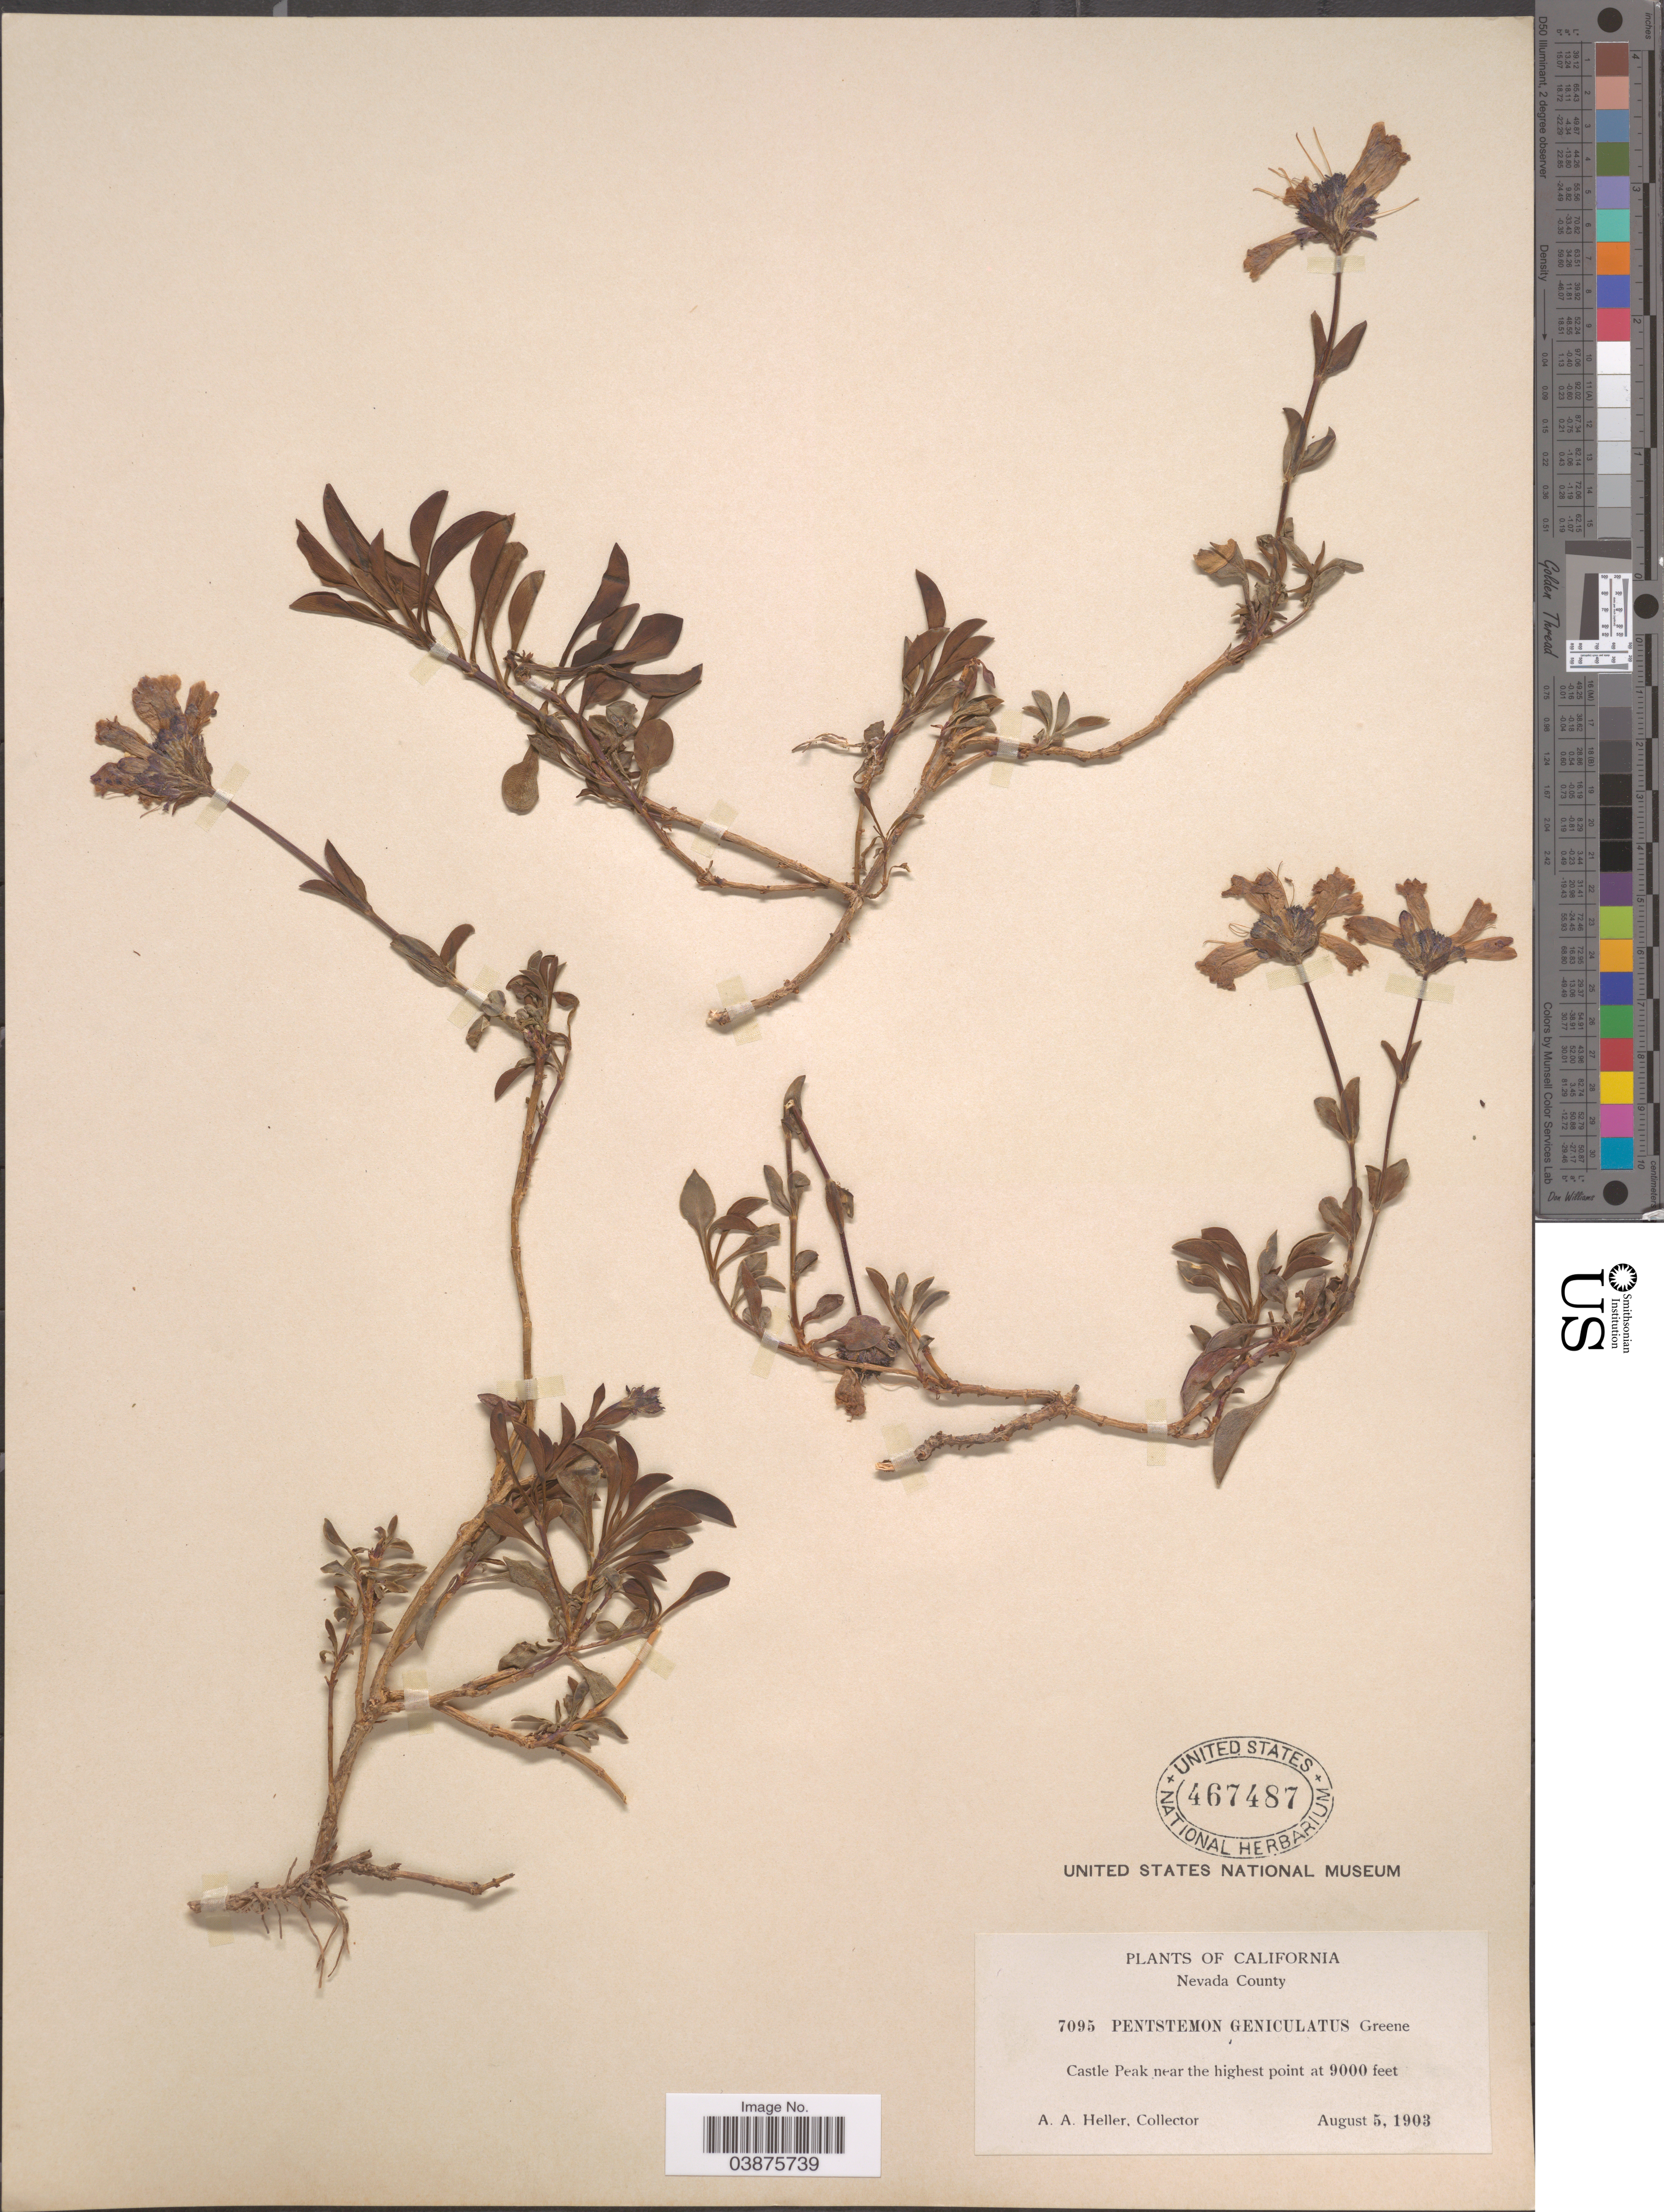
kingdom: Plantae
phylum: Tracheophyta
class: Magnoliopsida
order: Lamiales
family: Plantaginaceae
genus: Penstemon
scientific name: Penstemon heterodoxus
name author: A. Gray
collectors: A. A. Heller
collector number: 7095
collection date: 1903-08-05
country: United States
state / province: California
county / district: Nevada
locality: Nevada County. Castle Peak, near the highest point.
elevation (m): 2743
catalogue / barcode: US 467487